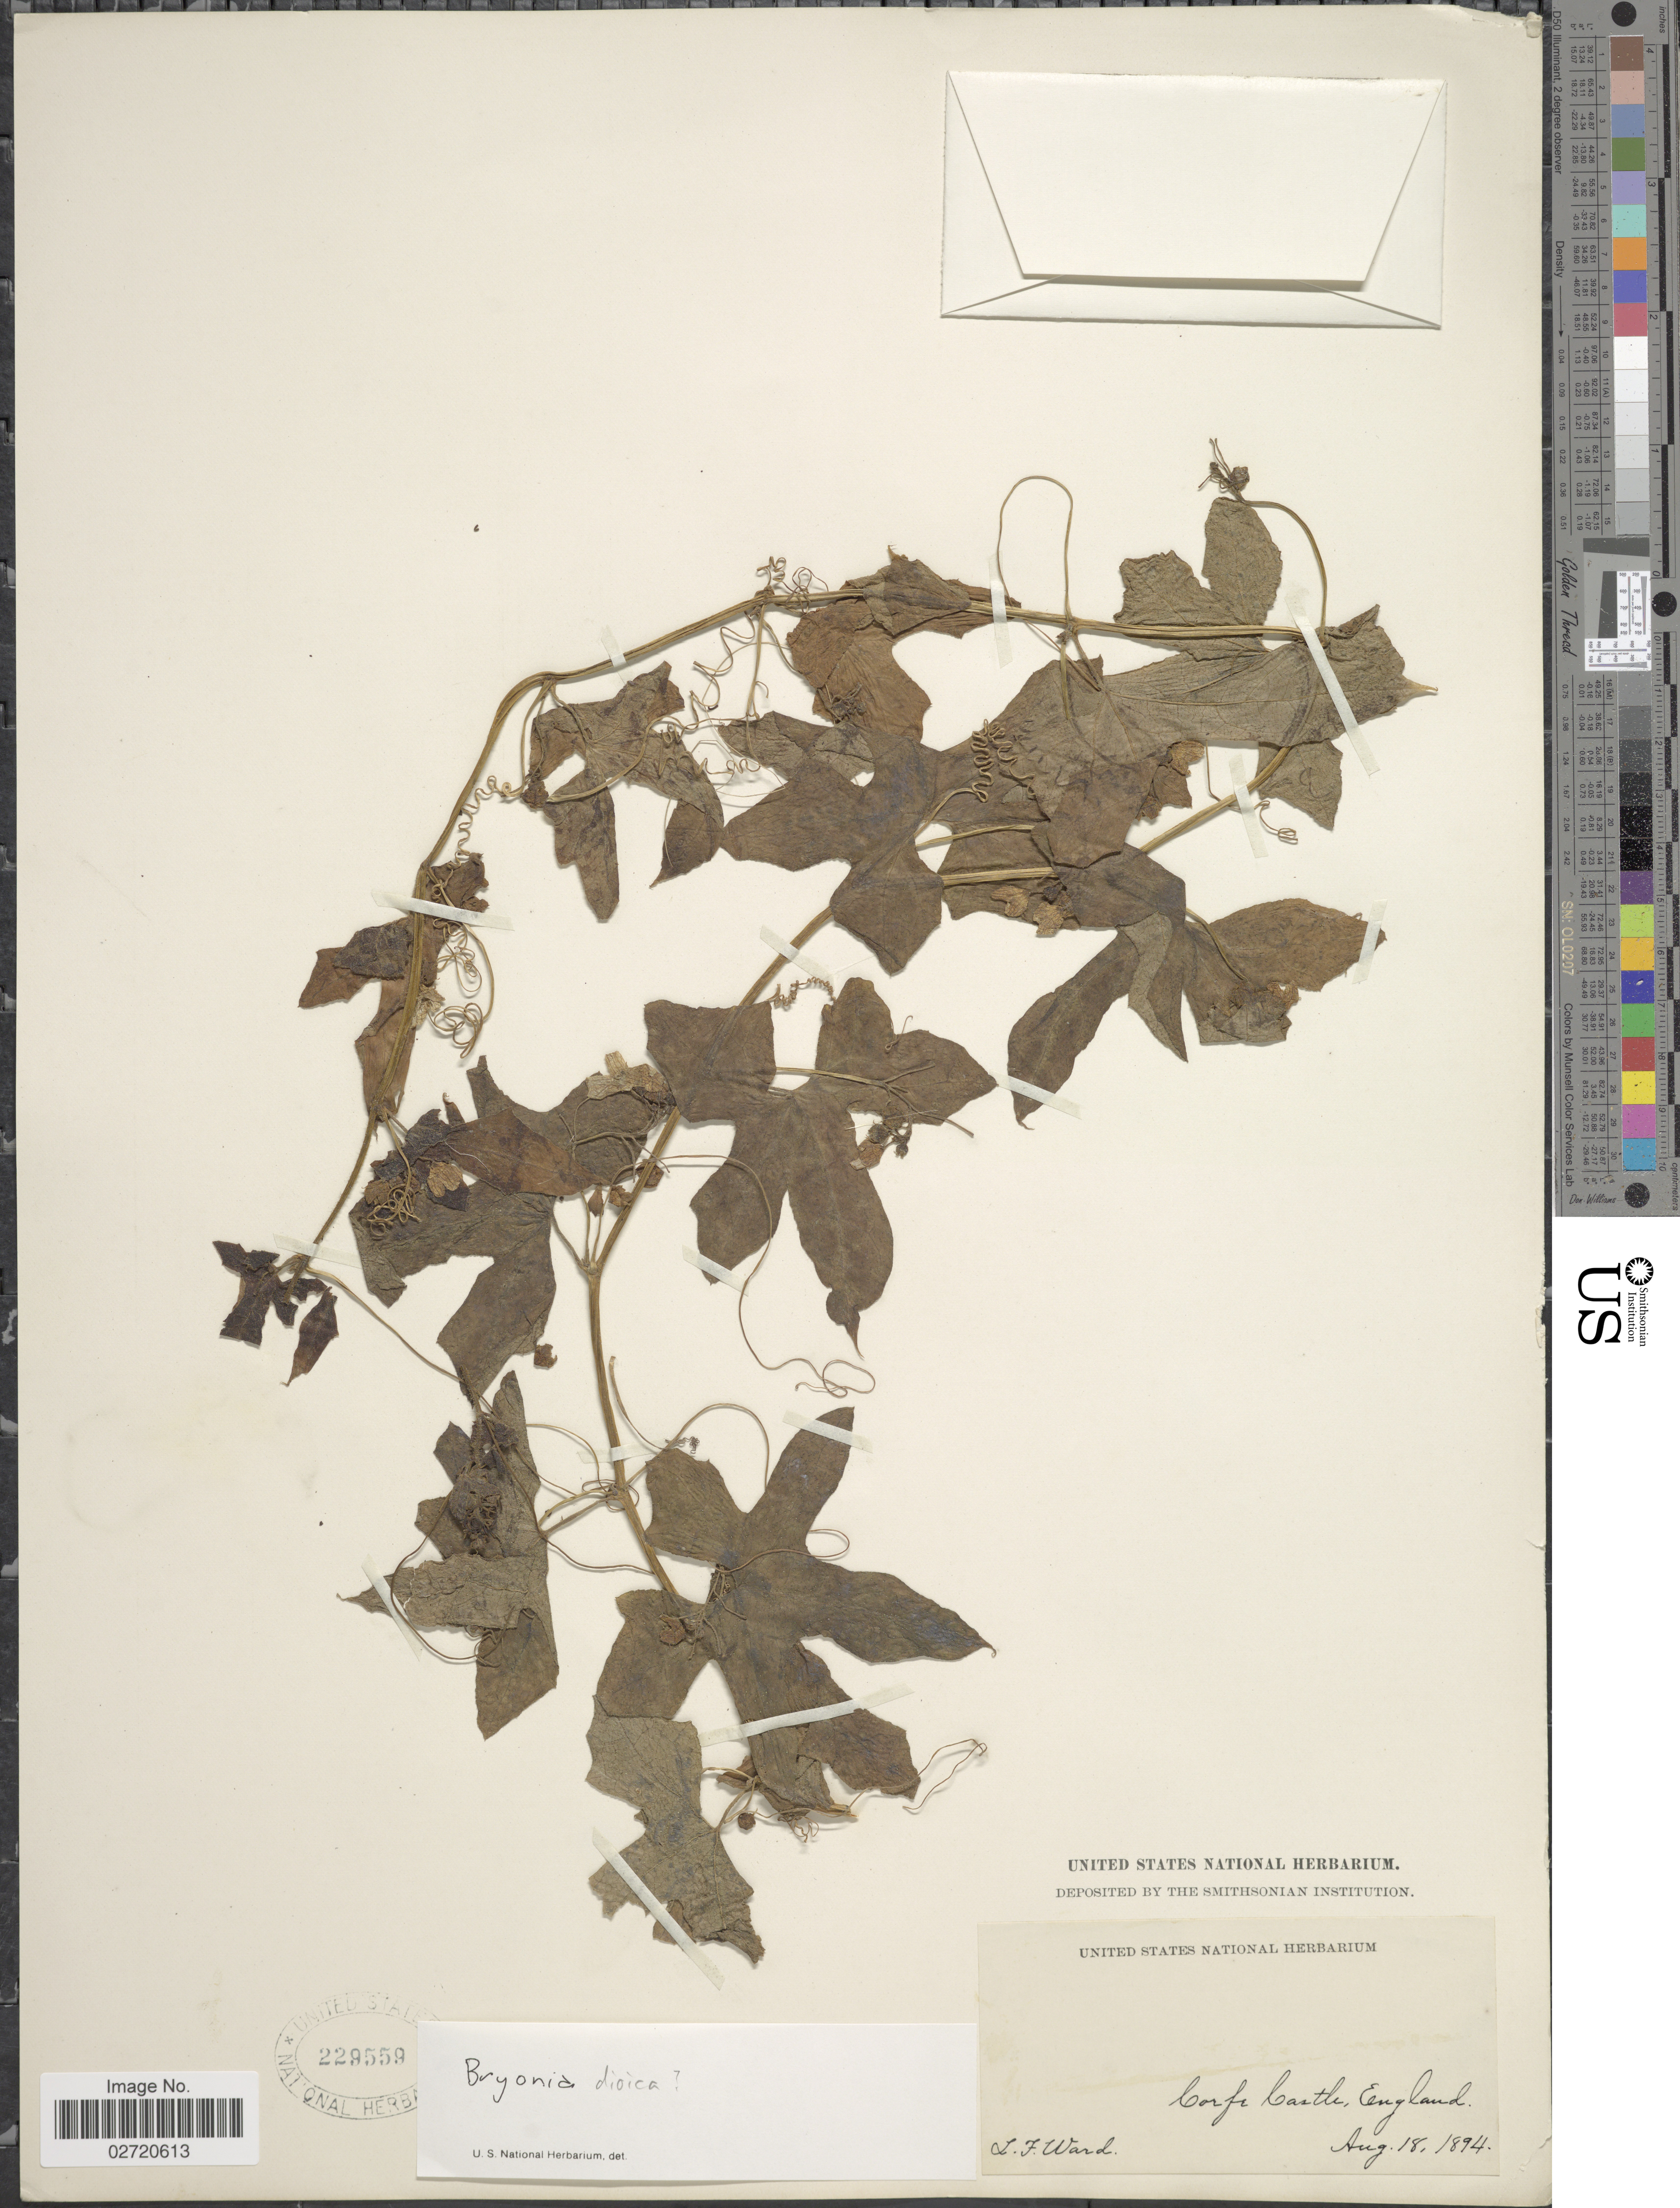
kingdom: Plantae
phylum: Tracheophyta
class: Magnoliopsida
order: Cucurbitales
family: Cucurbitaceae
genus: Bryonia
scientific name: Bryonia dioica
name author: Jacq.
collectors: L. F. Ward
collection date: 1894-08-18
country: United Kingdom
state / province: England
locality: Corfe Castle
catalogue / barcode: US 229559